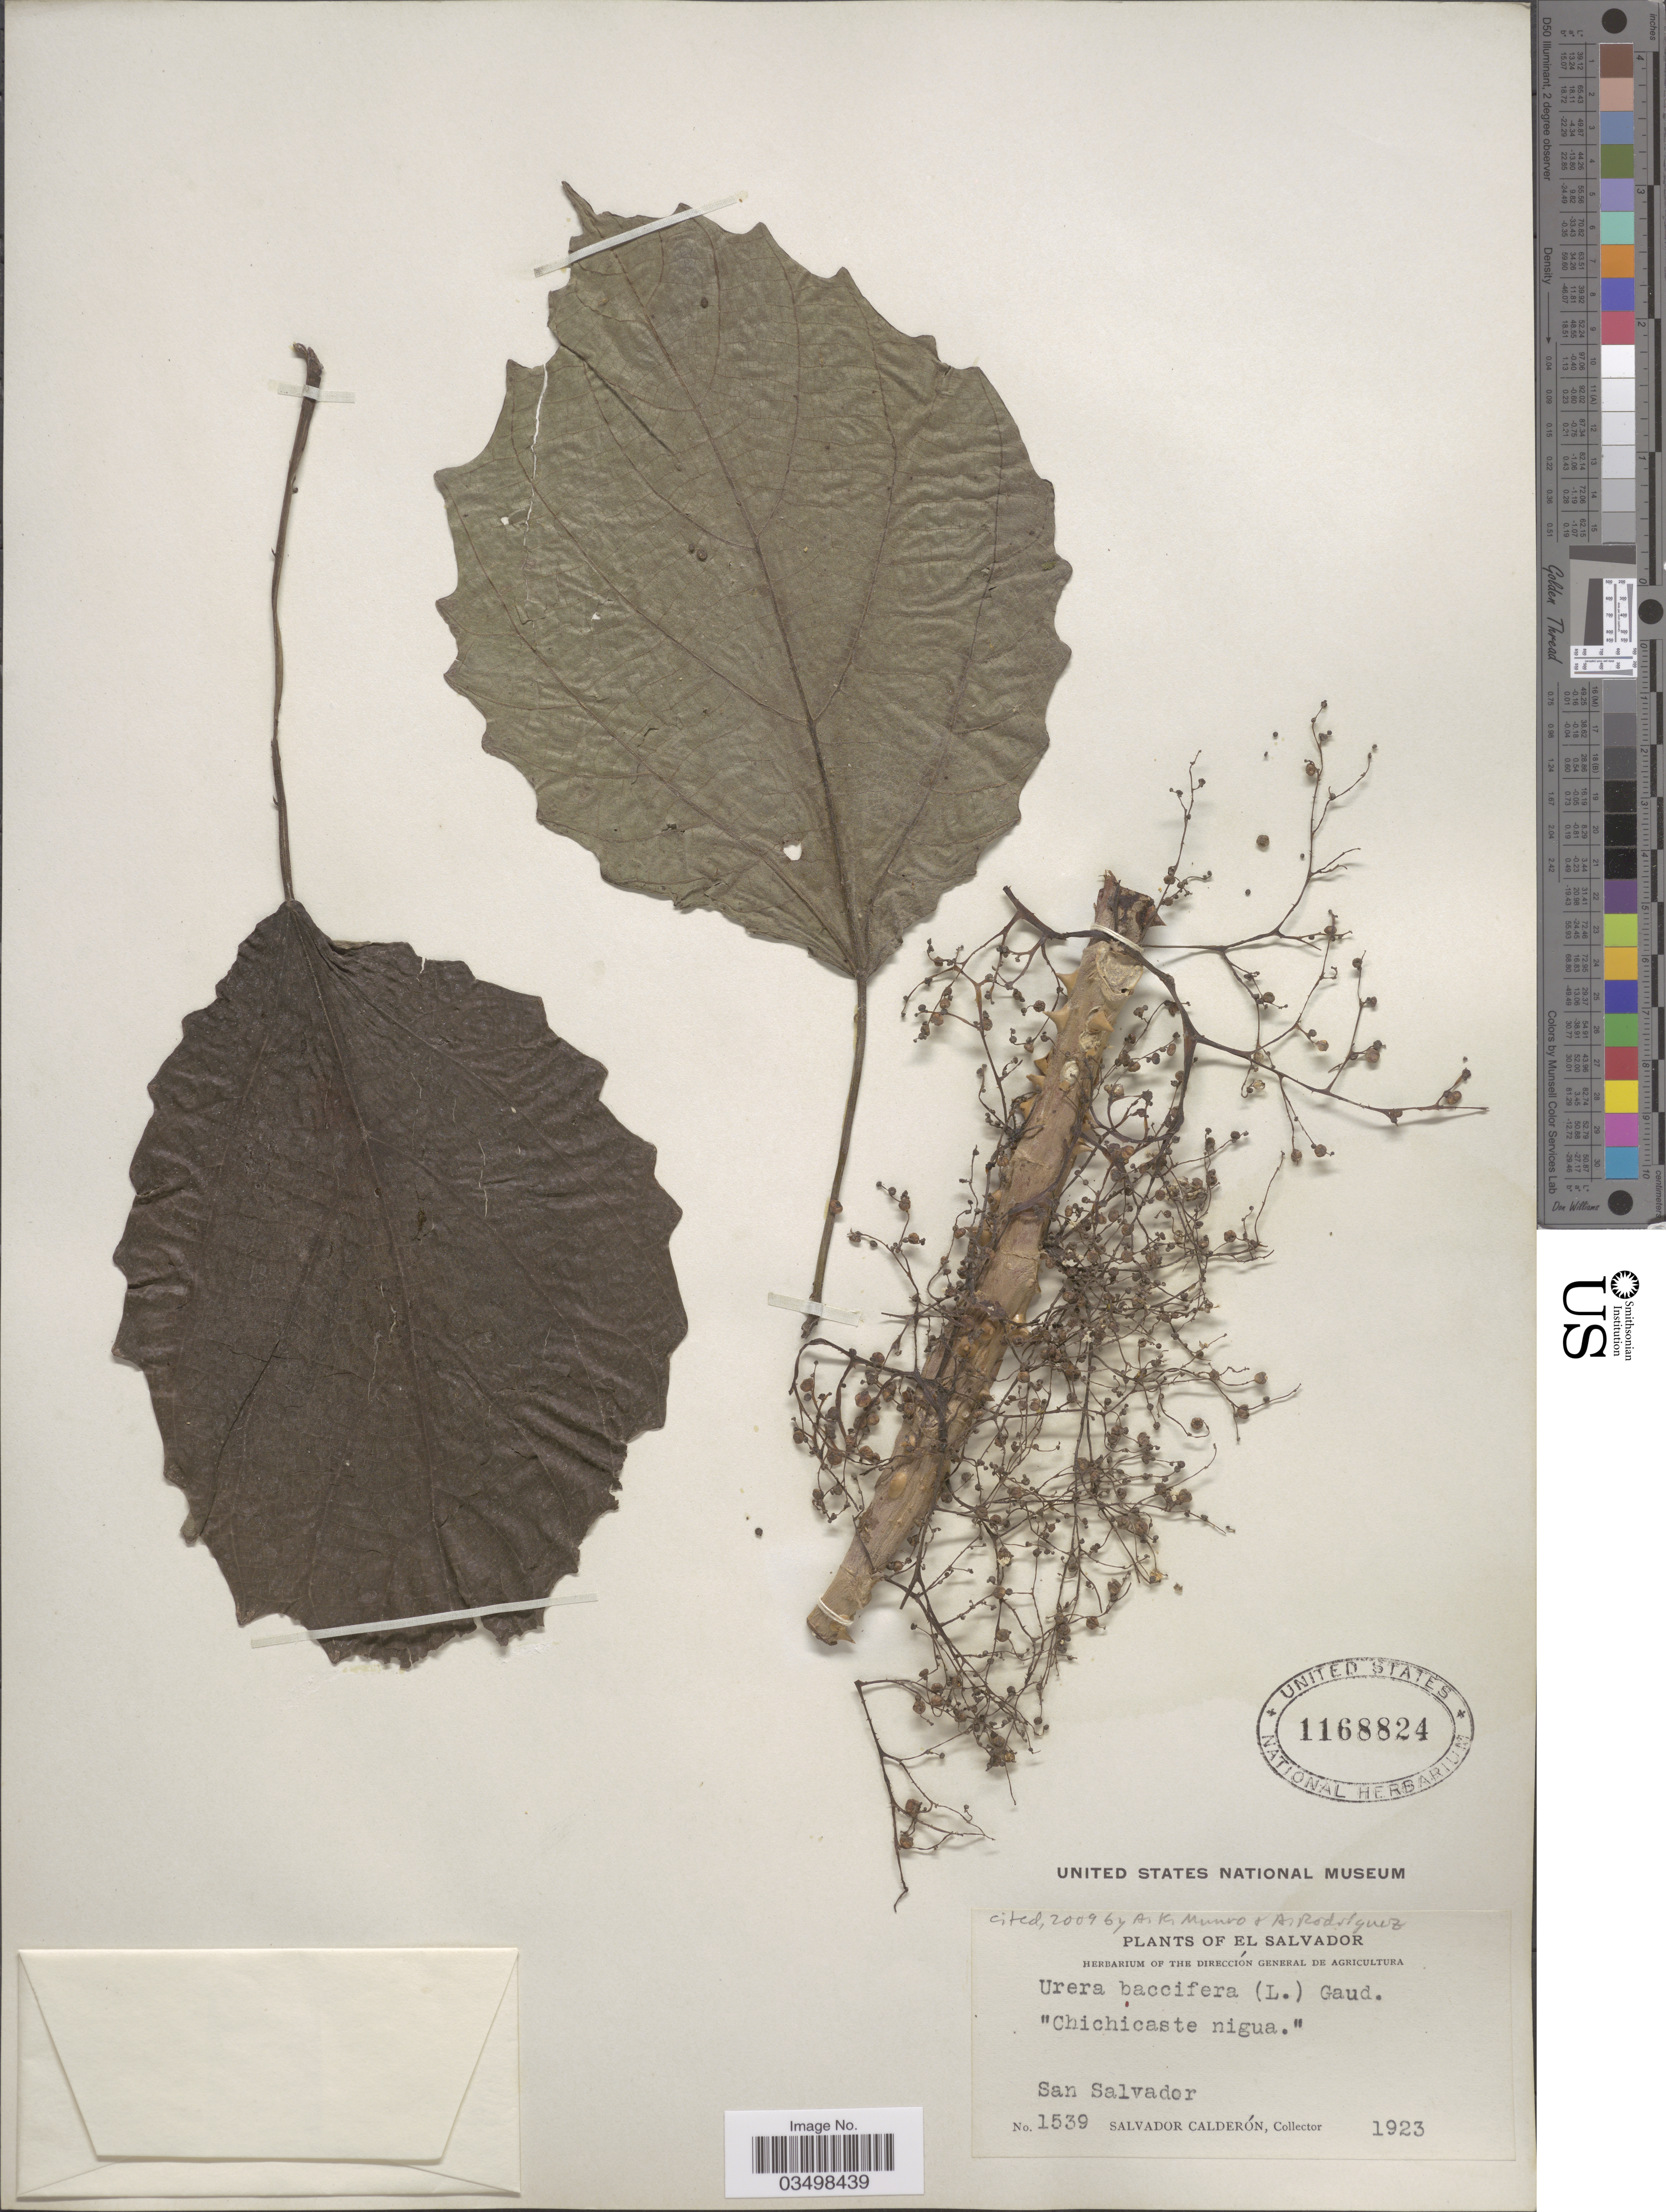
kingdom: Plantae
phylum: Tracheophyta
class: Magnoliopsida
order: Rosales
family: Urticaceae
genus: Urera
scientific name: Urera baccifera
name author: (L.) Gaudich. ex Wedd.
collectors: S. Calderón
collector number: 1539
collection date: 1923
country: El Salvador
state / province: San Salvador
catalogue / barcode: US 1168824